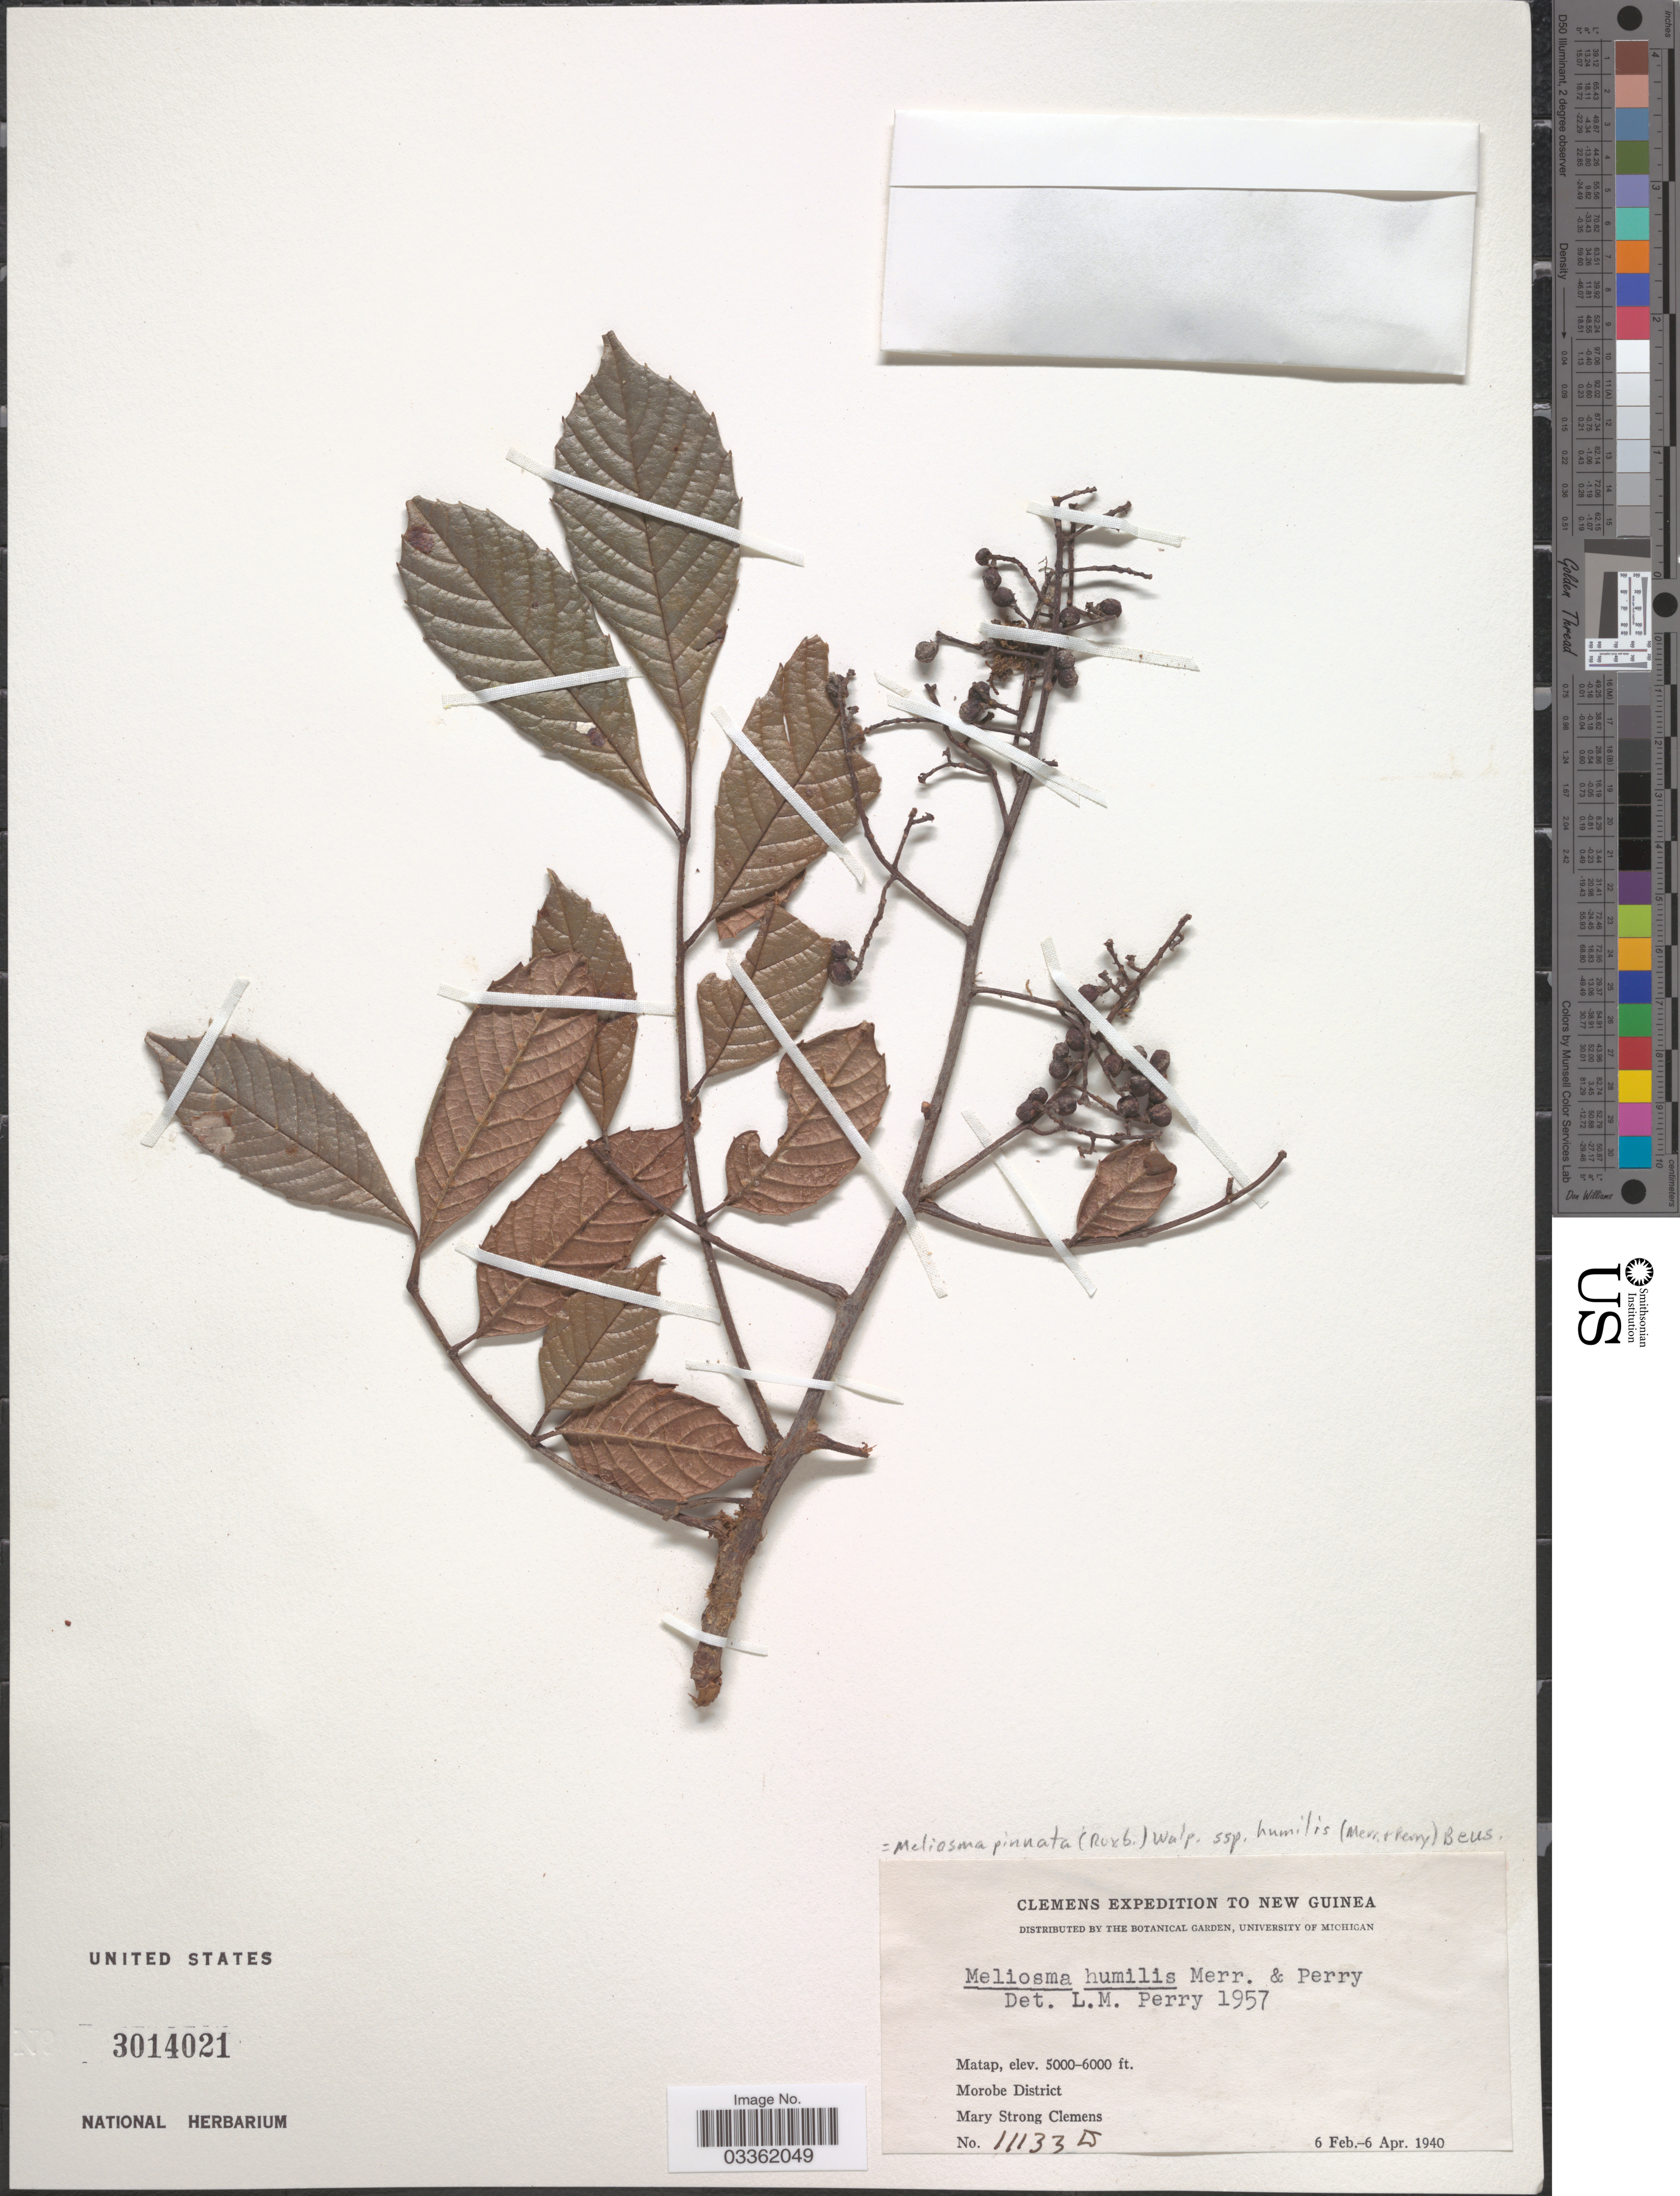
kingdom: Plantae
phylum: Tracheophyta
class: Magnoliopsida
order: Proteales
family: Sabiaceae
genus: Meliosma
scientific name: Meliosma pinnata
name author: Maxim.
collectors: M. S. Clemens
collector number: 11133D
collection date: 1940-02-06/1940-04-06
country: Papua New Guinea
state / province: Morobe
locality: New Guinea. Matap. Morobe District.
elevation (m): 1524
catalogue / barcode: US 3014021